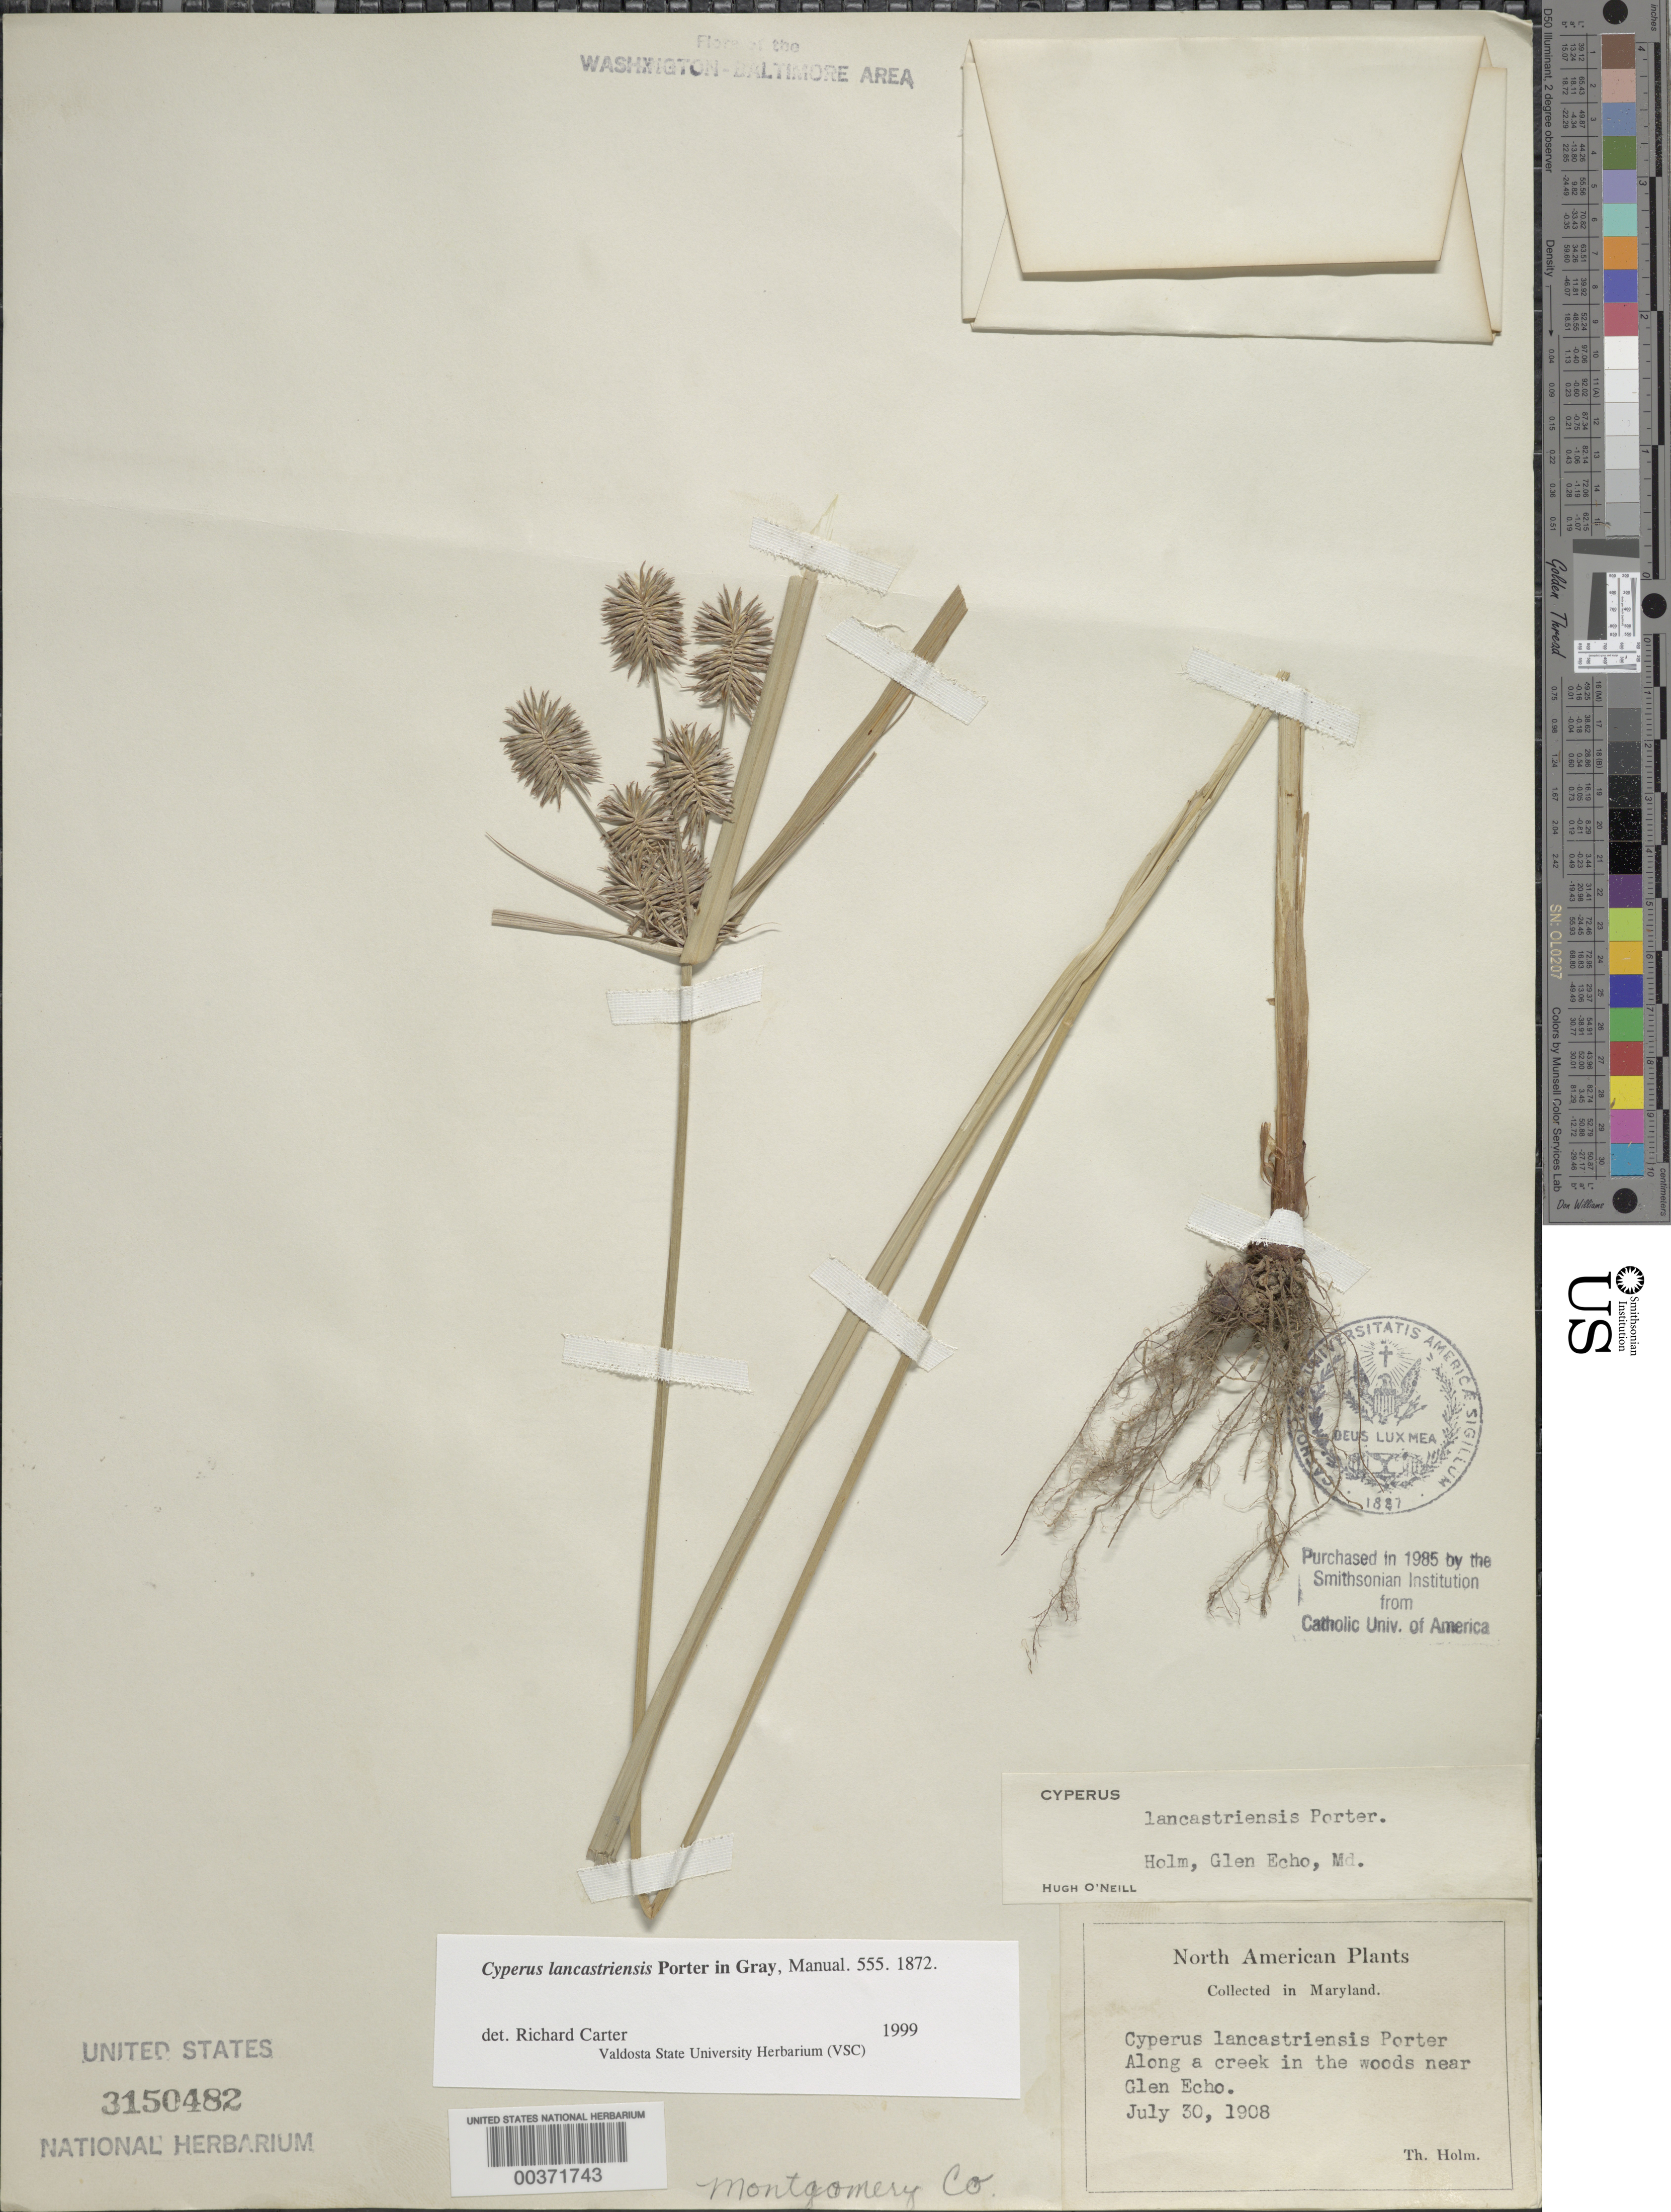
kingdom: Plantae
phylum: Tracheophyta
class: Liliopsida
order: Poales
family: Cyperaceae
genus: Cyperus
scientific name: Cyperus lancastriensis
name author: Porter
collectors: T. Holm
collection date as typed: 30 Jul 1908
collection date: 1908-07-30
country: United States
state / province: Maryland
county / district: Montgomery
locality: Glen Echo C. & O. Canal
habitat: Along creek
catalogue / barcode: US 3150482